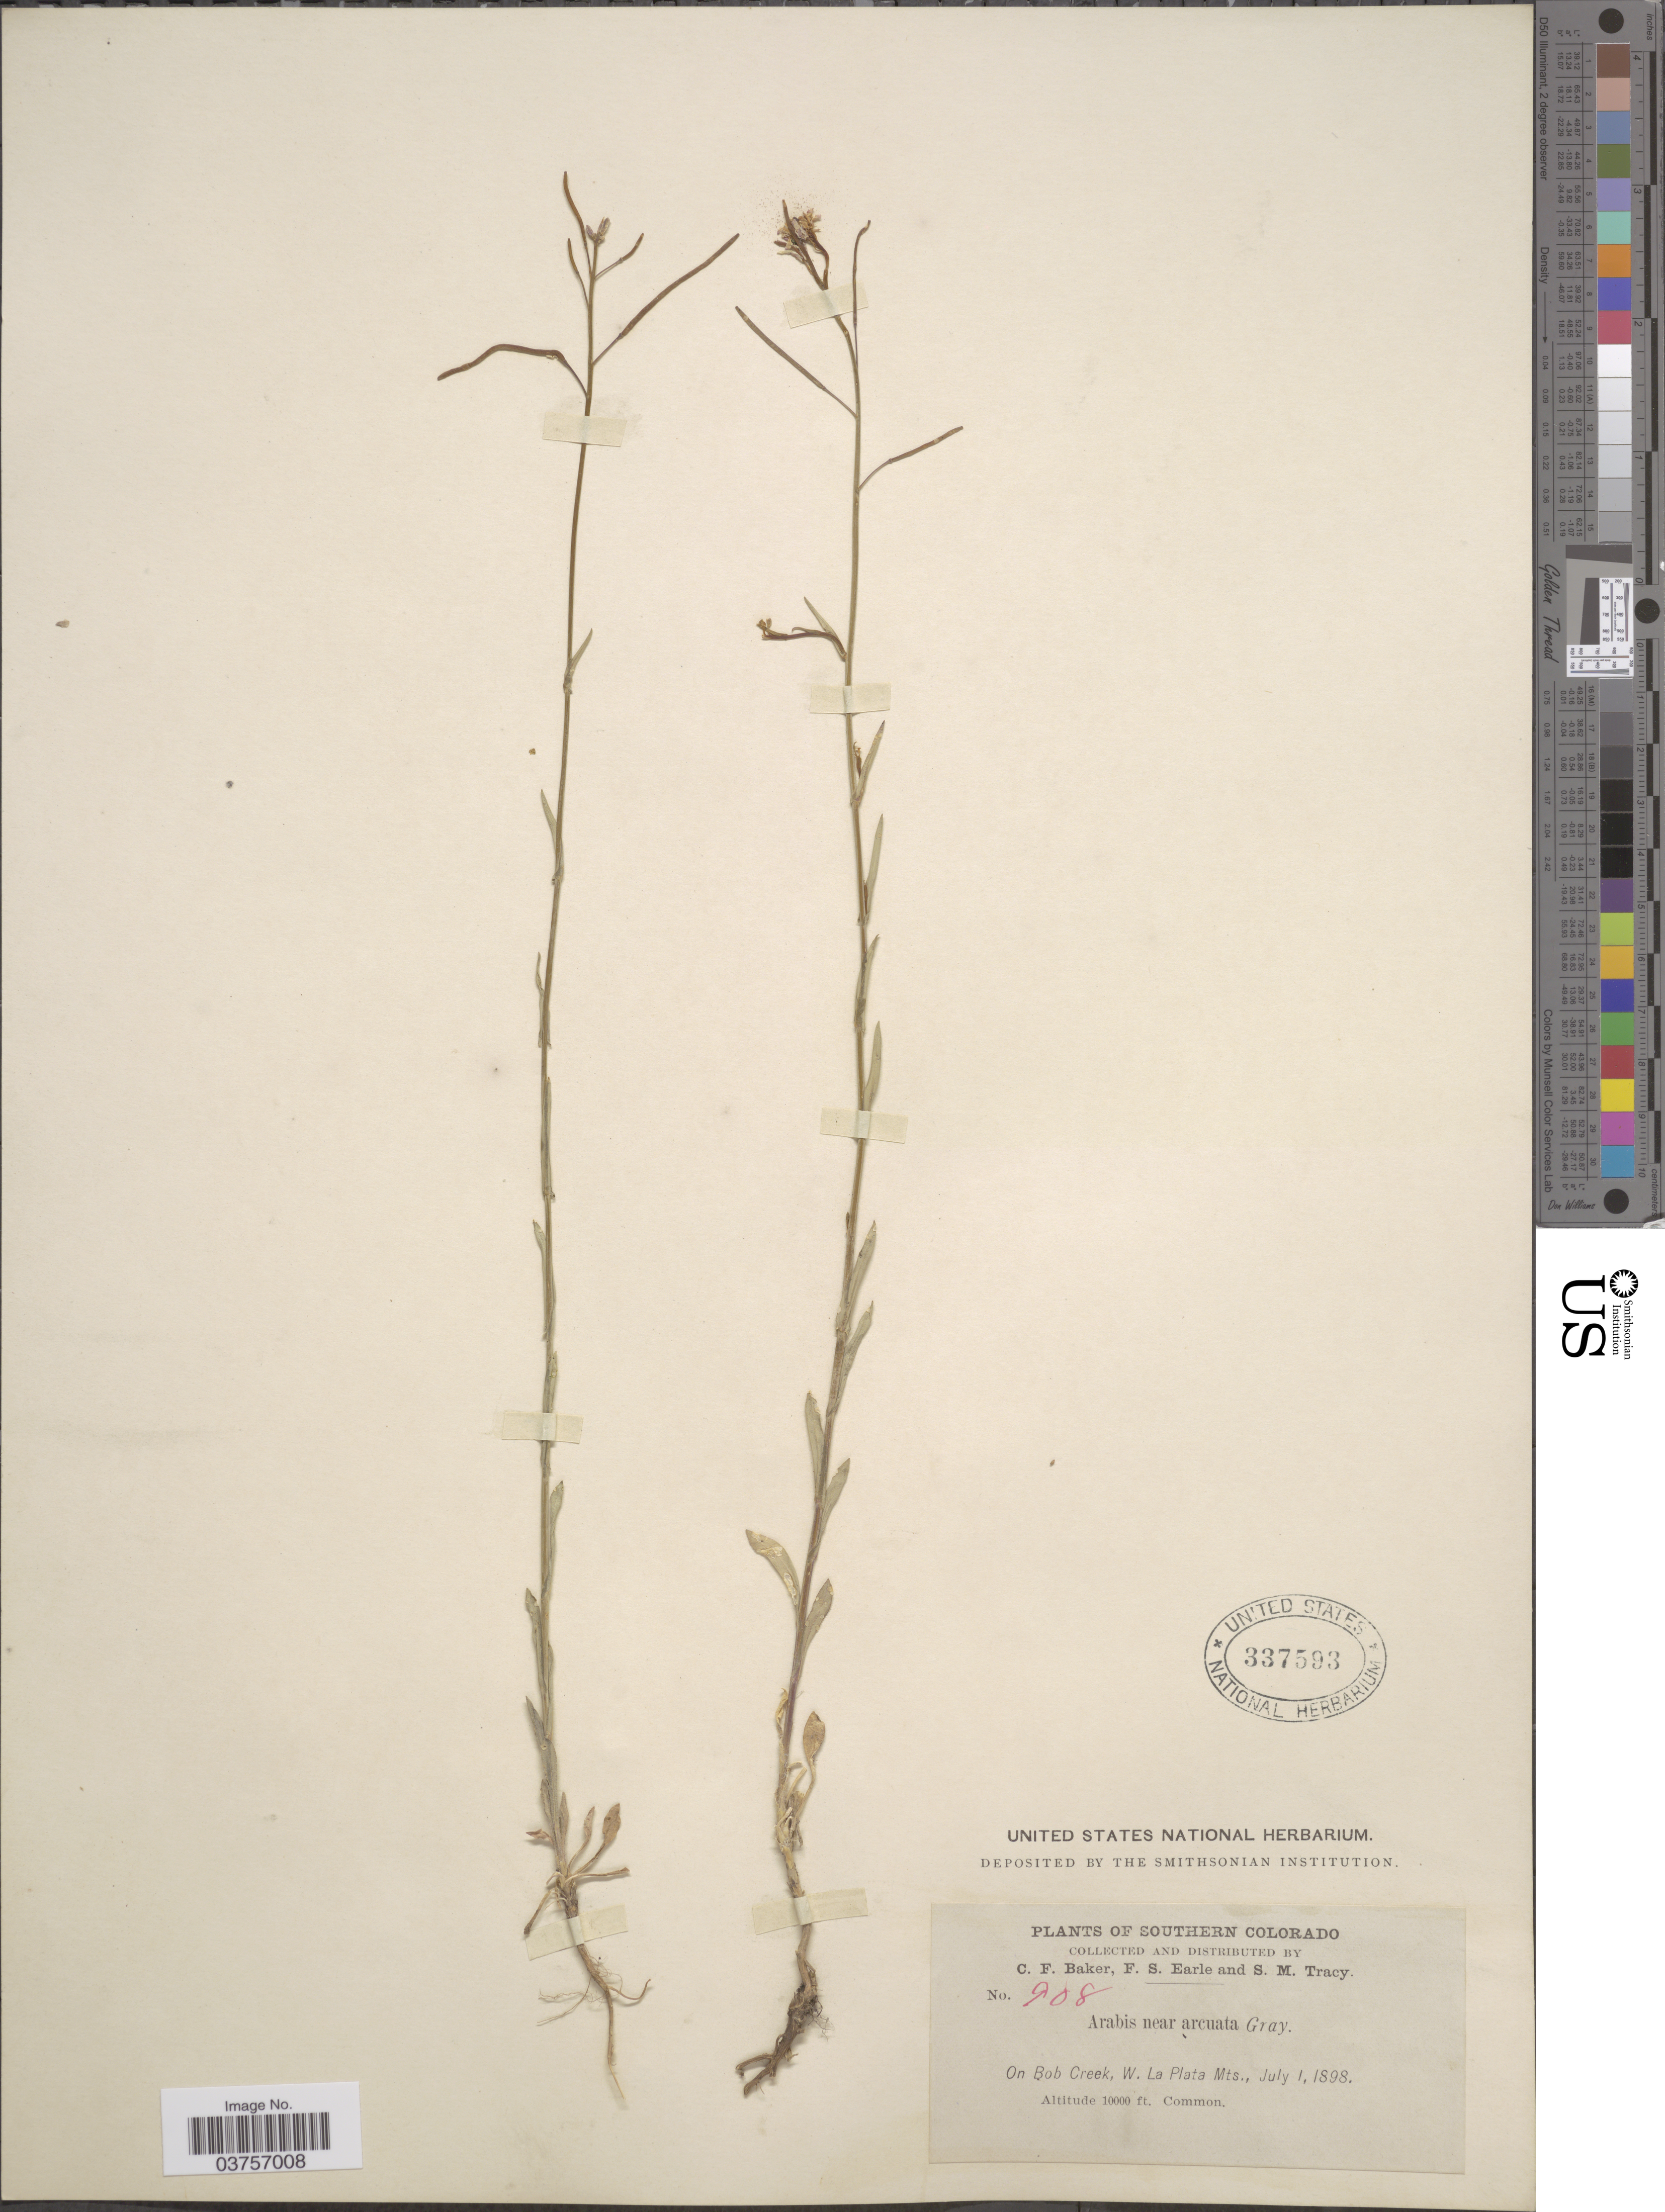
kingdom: Plantae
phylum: Tracheophyta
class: Magnoliopsida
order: Brassicales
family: Brassicaceae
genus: Arabis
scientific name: Arabis fendleri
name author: (S. Watson) Greene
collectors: C. F. Baker, F. S. Earle & S. M. Tracy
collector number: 908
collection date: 1898-07-01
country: United States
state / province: Colorado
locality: Southern Colorado. On Bob Creek, W. La Plata Mts.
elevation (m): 3048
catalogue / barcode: US 337593